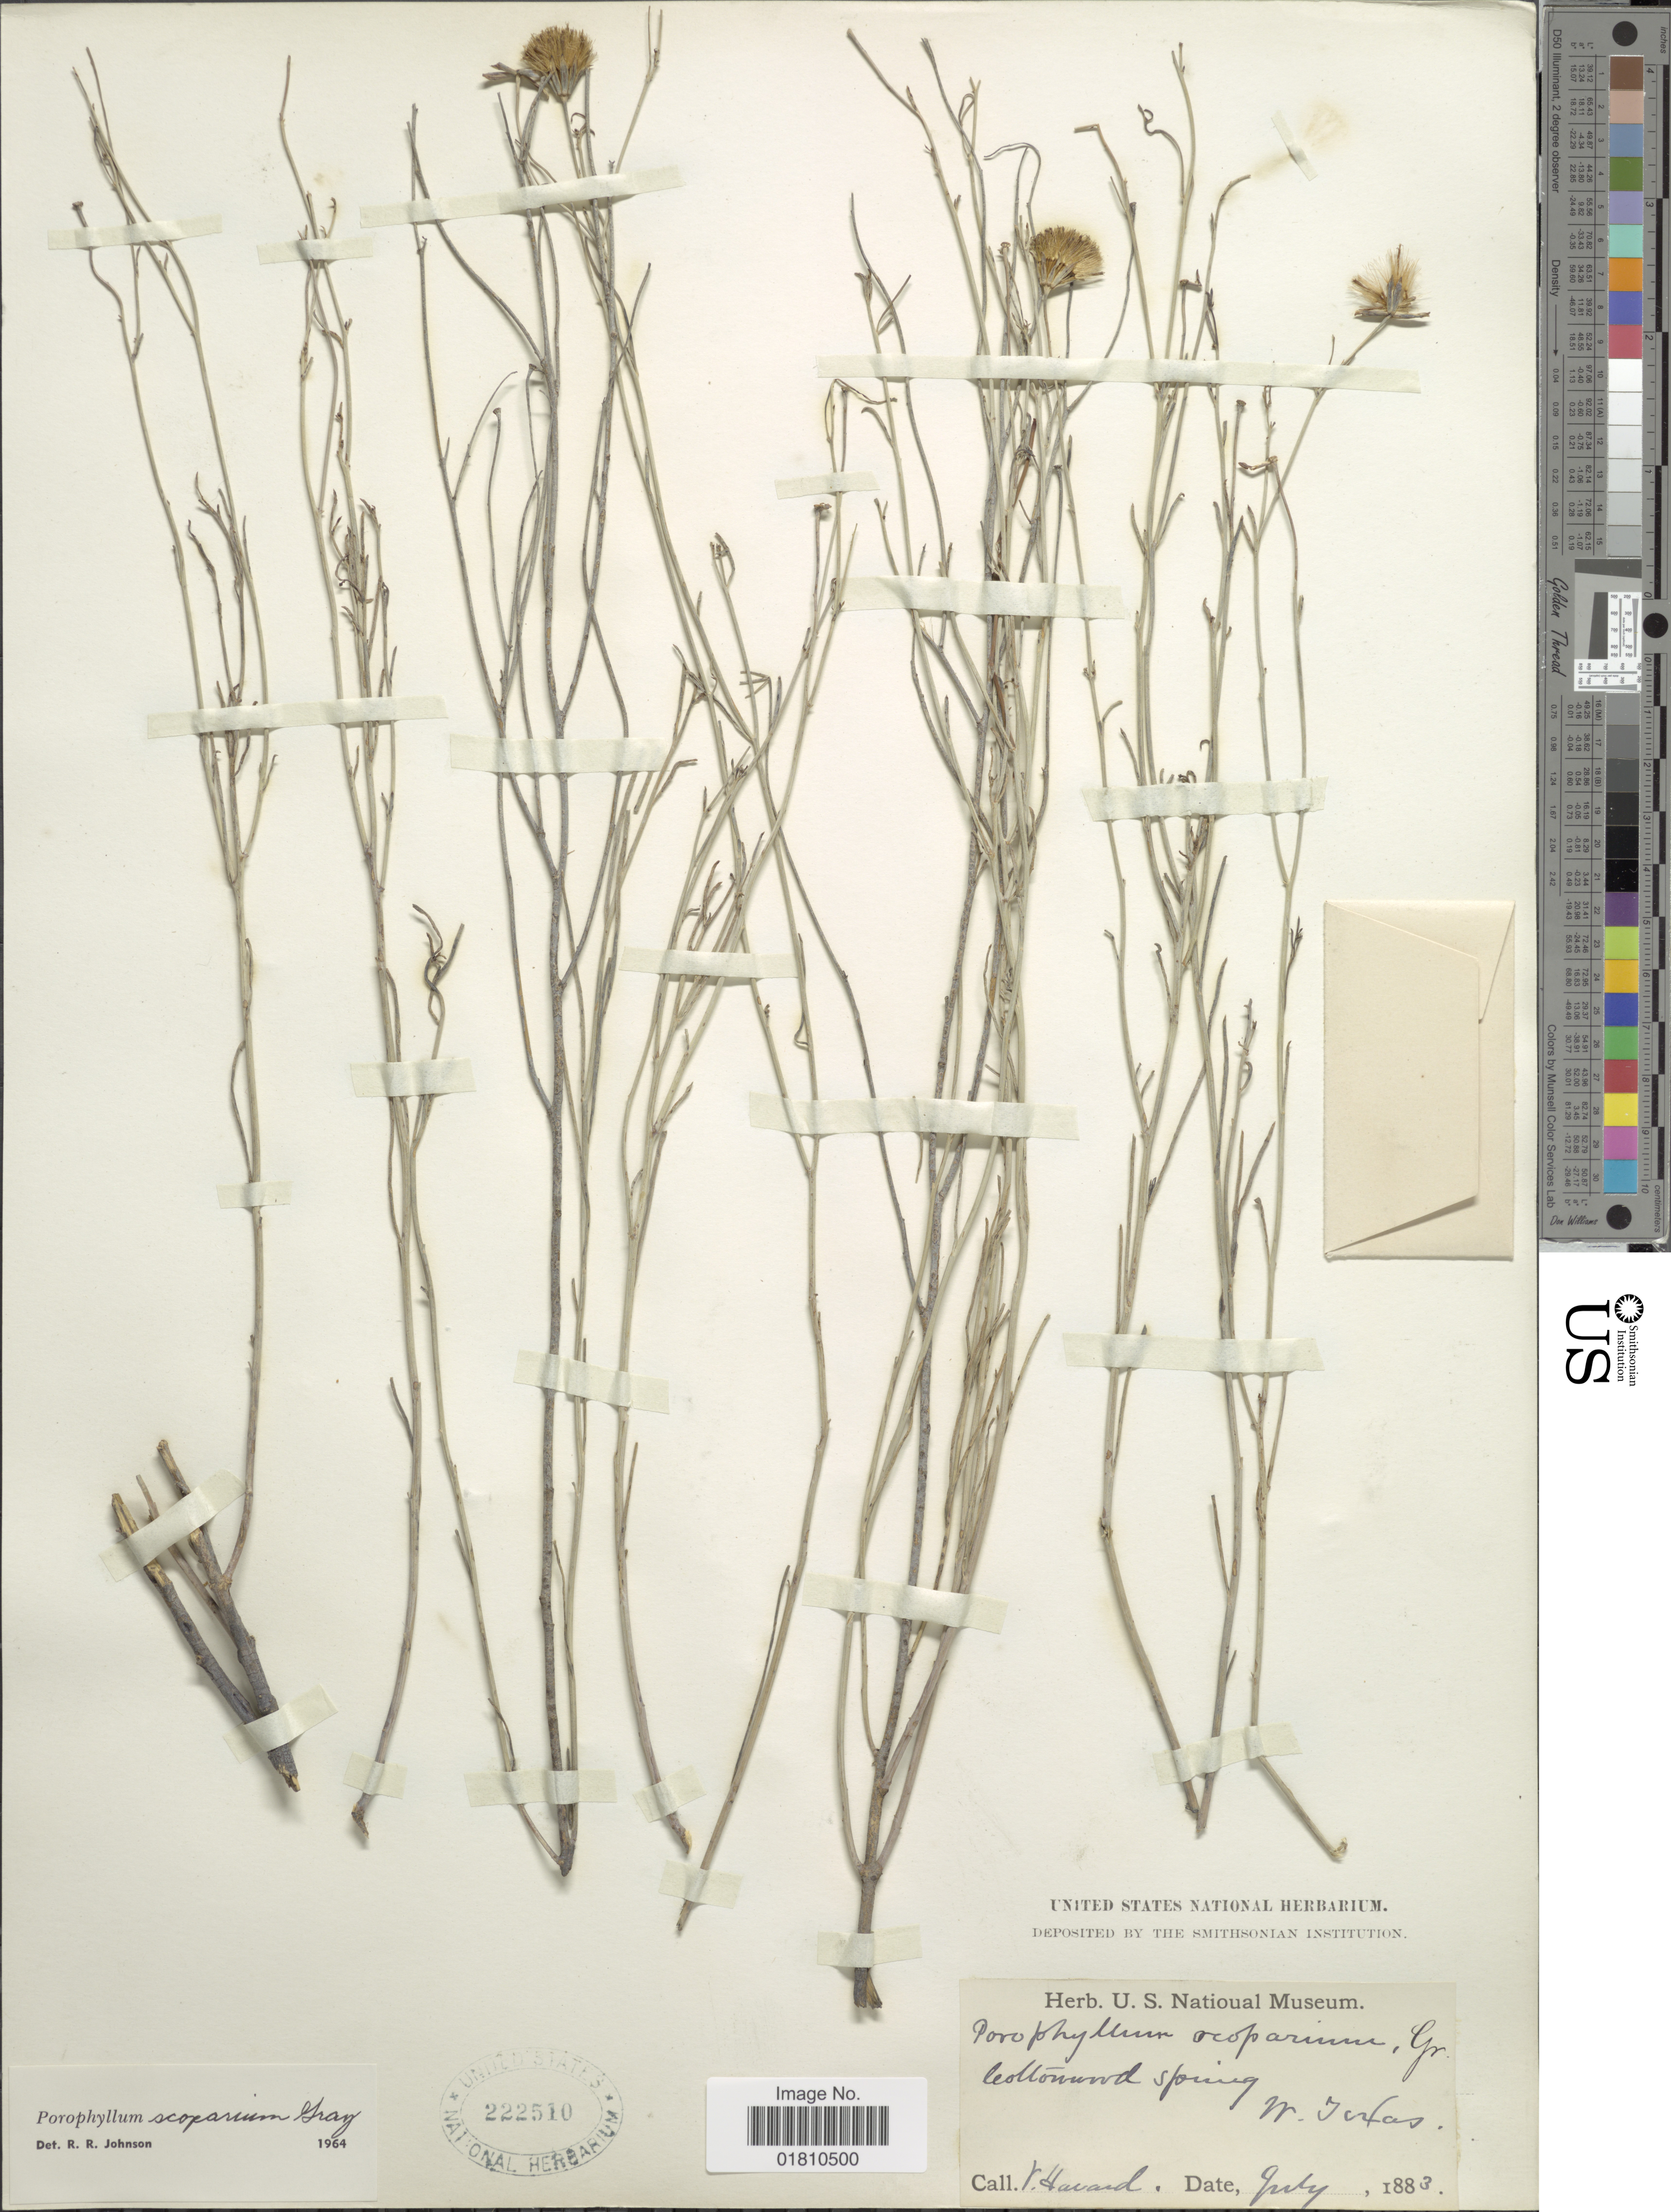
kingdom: Plantae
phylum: Tracheophyta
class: Magnoliopsida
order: Asterales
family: Asteraceae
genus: Porophyllum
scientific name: Porophyllum scoparium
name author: A. Gray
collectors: V. Havard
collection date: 1883-07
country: United States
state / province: Texas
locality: Cottonwood Spring, W. Texas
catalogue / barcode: US 222510